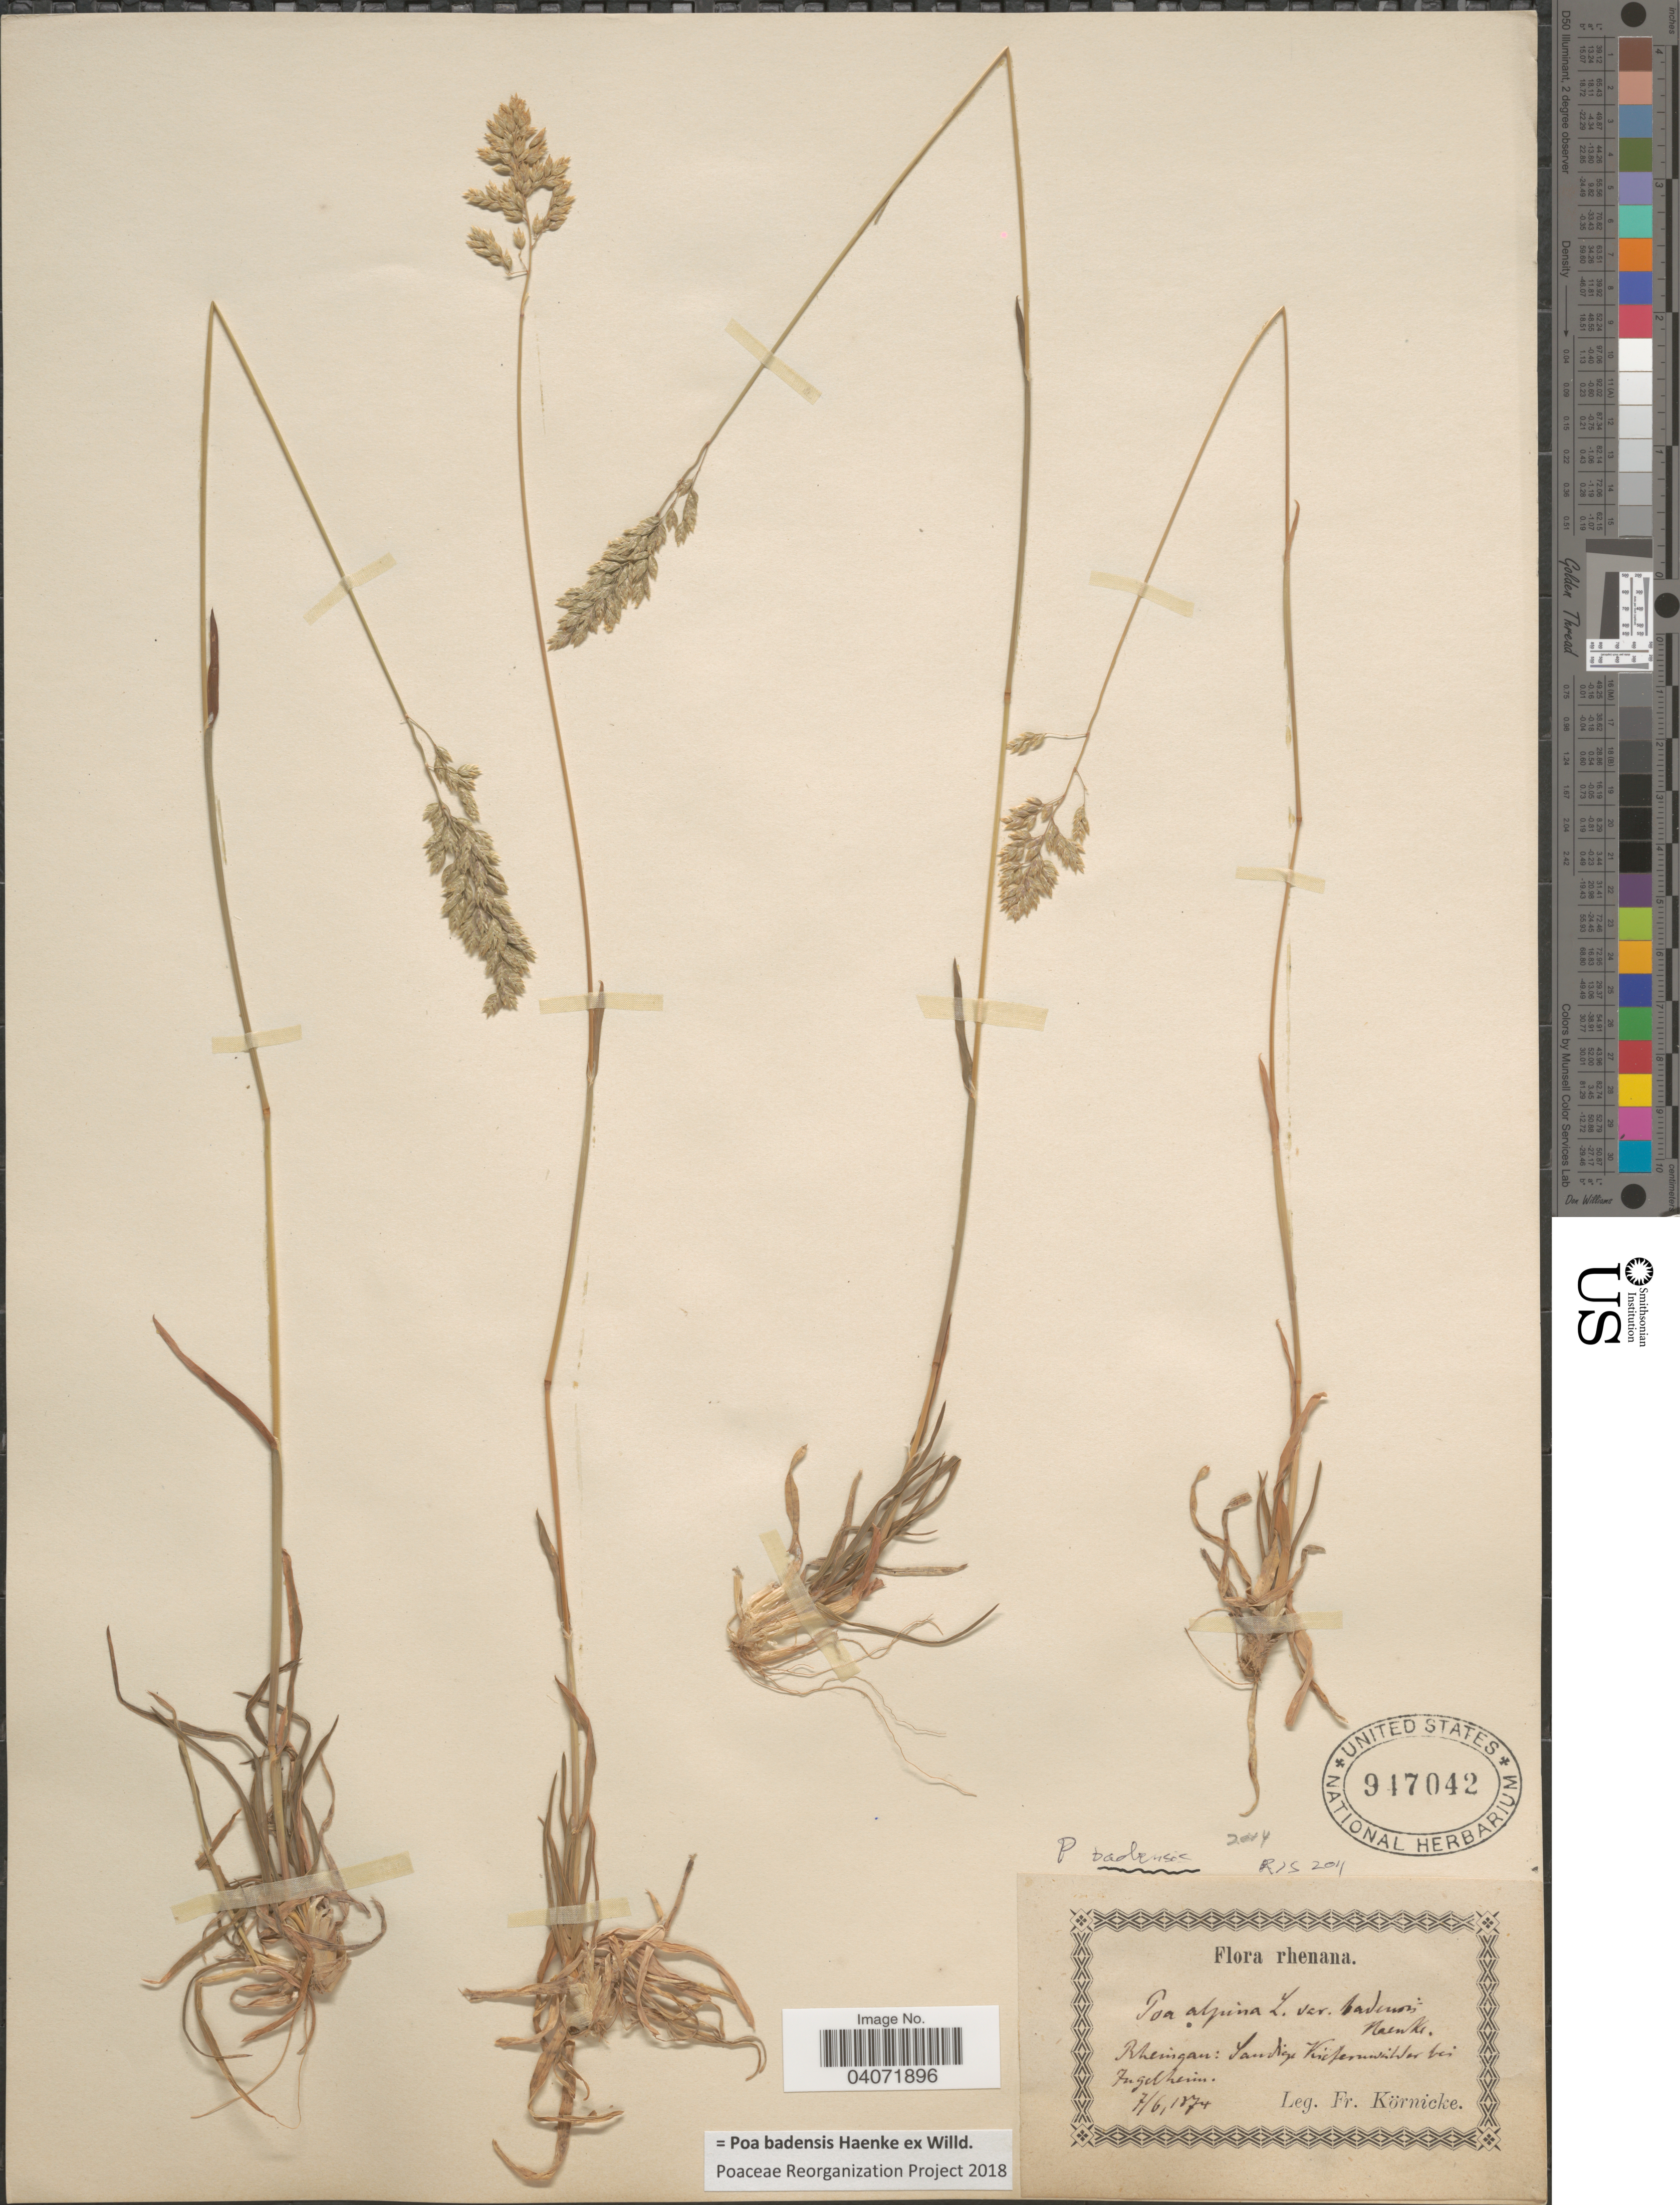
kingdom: Plantae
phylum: Tracheophyta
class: Liliopsida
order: Poales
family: Poaceae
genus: Poa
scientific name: Poa badensis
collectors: F. A. Körnicke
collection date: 1874-06-07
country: Germany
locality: Rhenana. Rheingau: Sandige Kiefernwälder bei fugel heim.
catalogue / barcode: US 947042